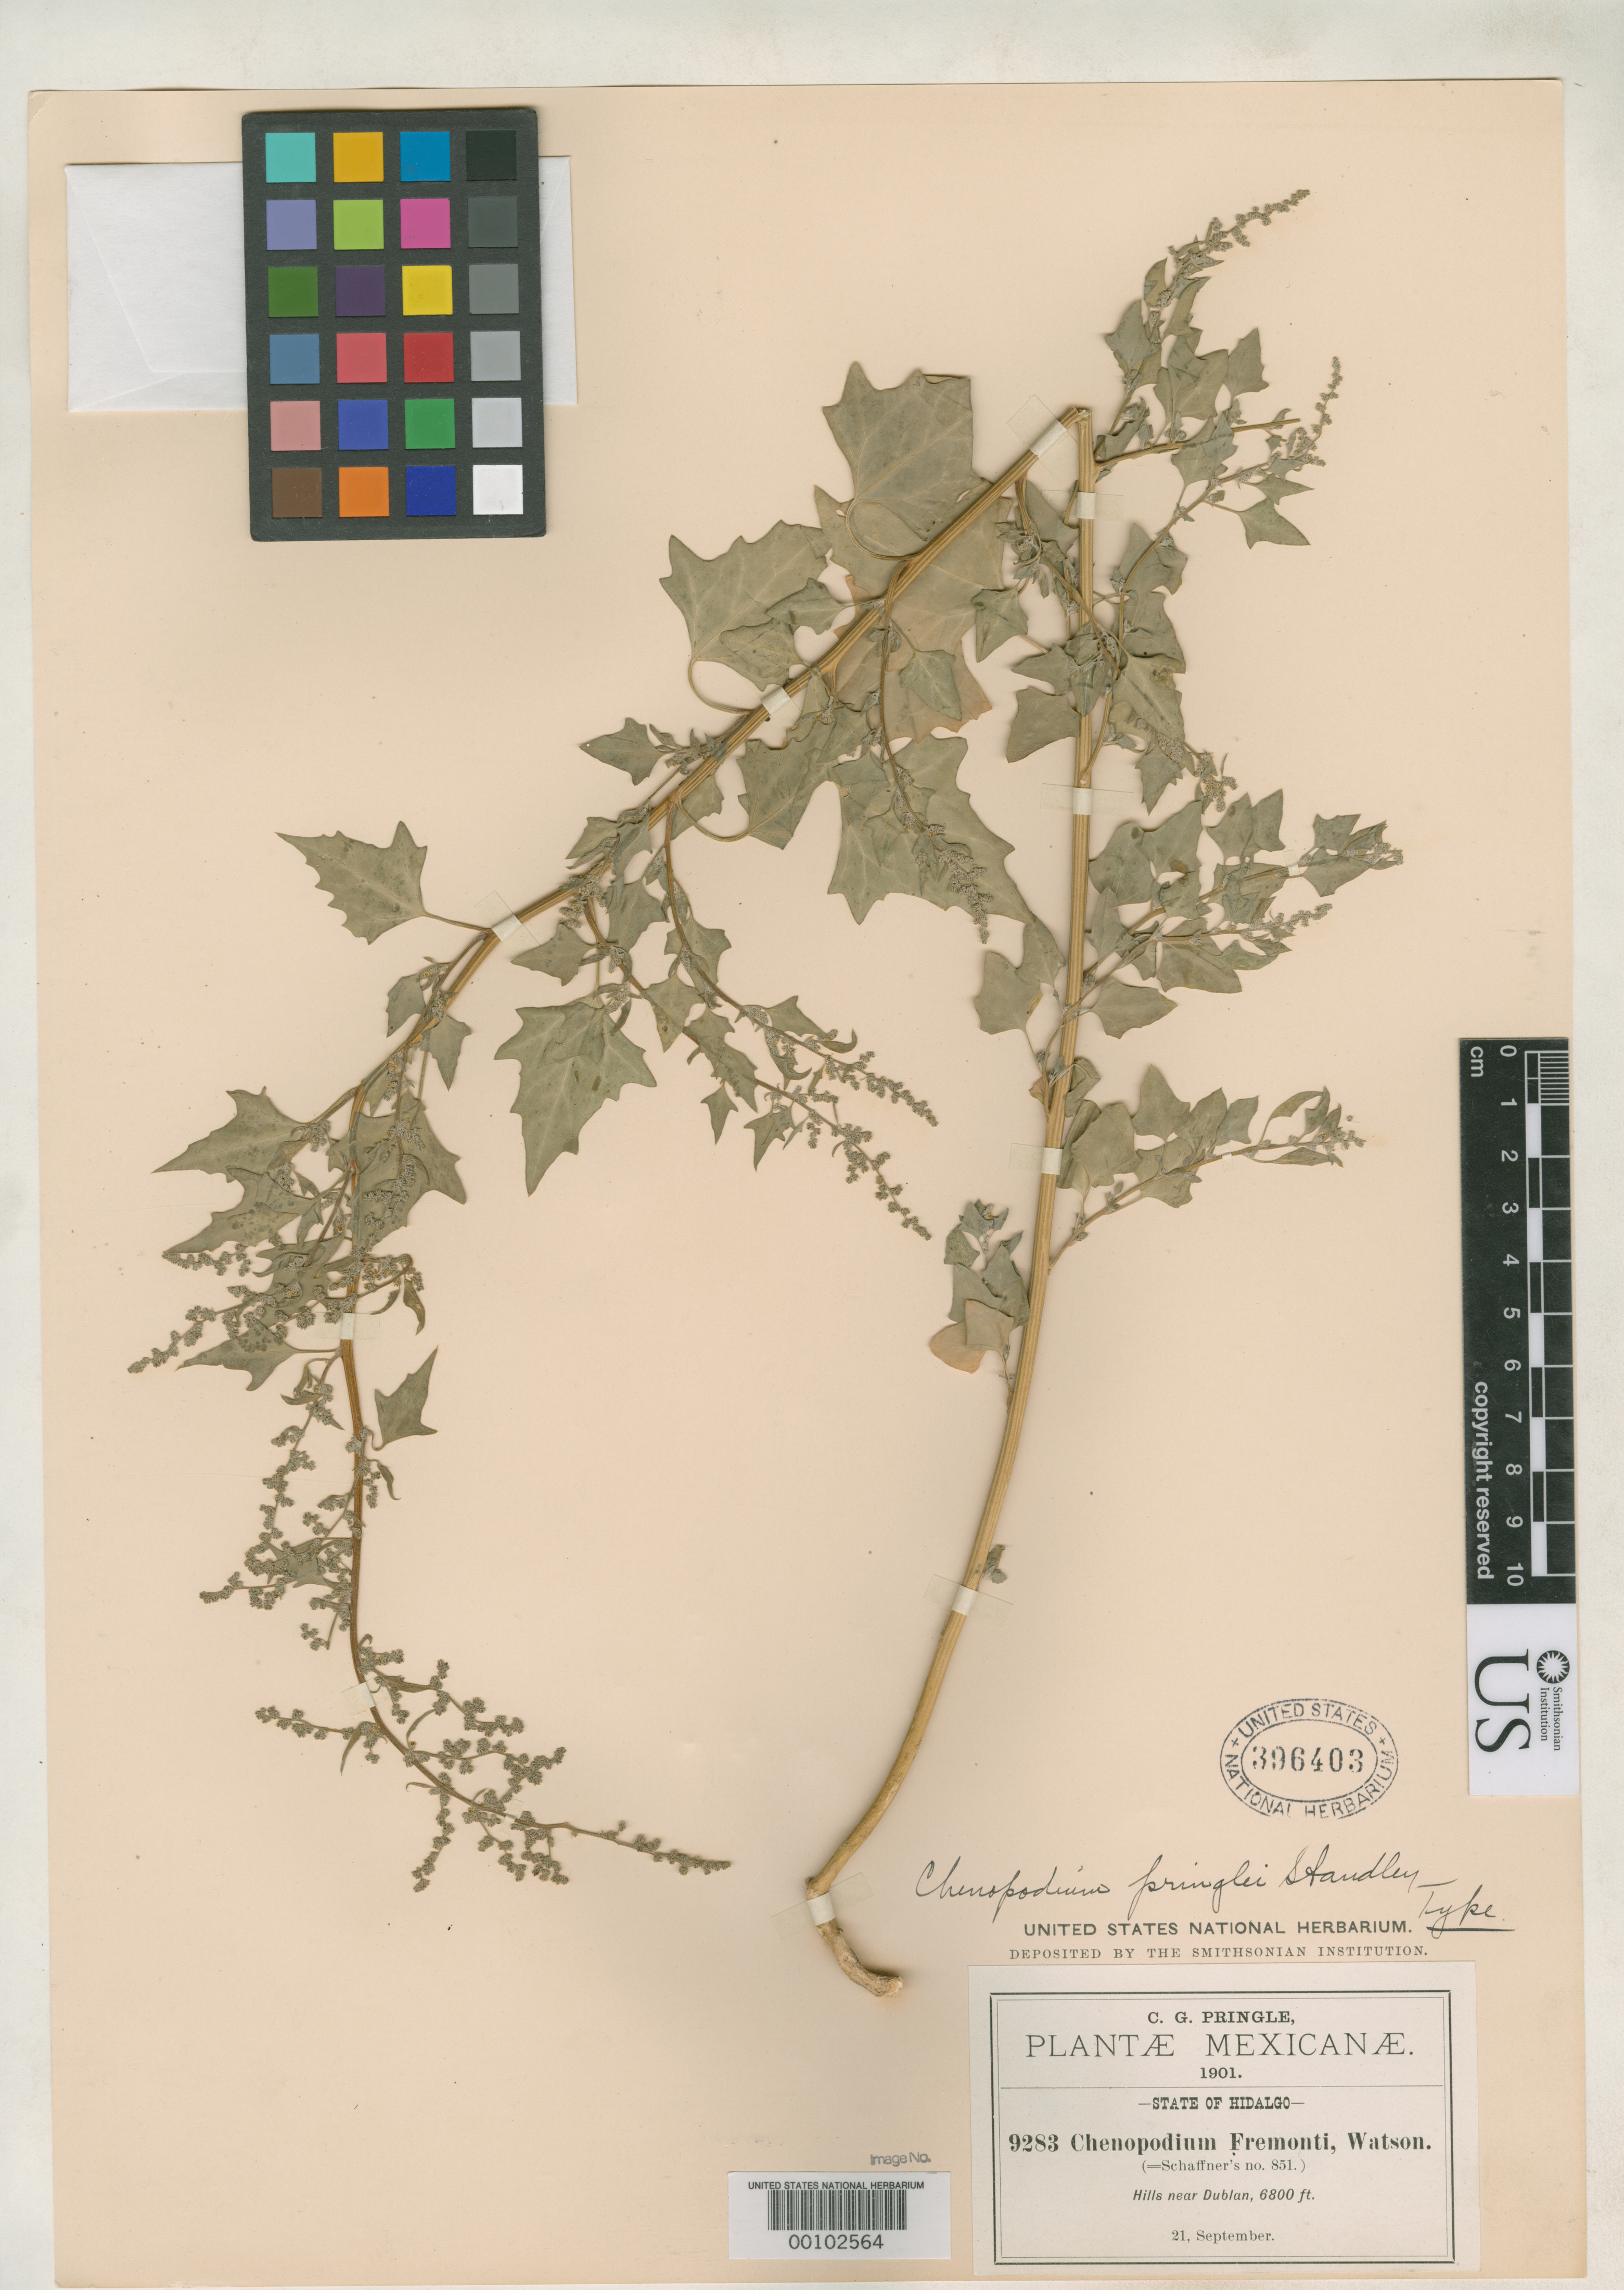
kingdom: Plantae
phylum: Tracheophyta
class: Magnoliopsida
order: Caryophyllales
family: Amaranthaceae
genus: Chenopodium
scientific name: Chenopodium pringlei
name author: Standl.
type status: Holotype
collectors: C. G. Pringle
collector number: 9283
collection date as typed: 21 Sep 1901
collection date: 1901-09-21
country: Mexico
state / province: Hidalgo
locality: Hills near Dublan.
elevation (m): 2040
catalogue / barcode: US 396403